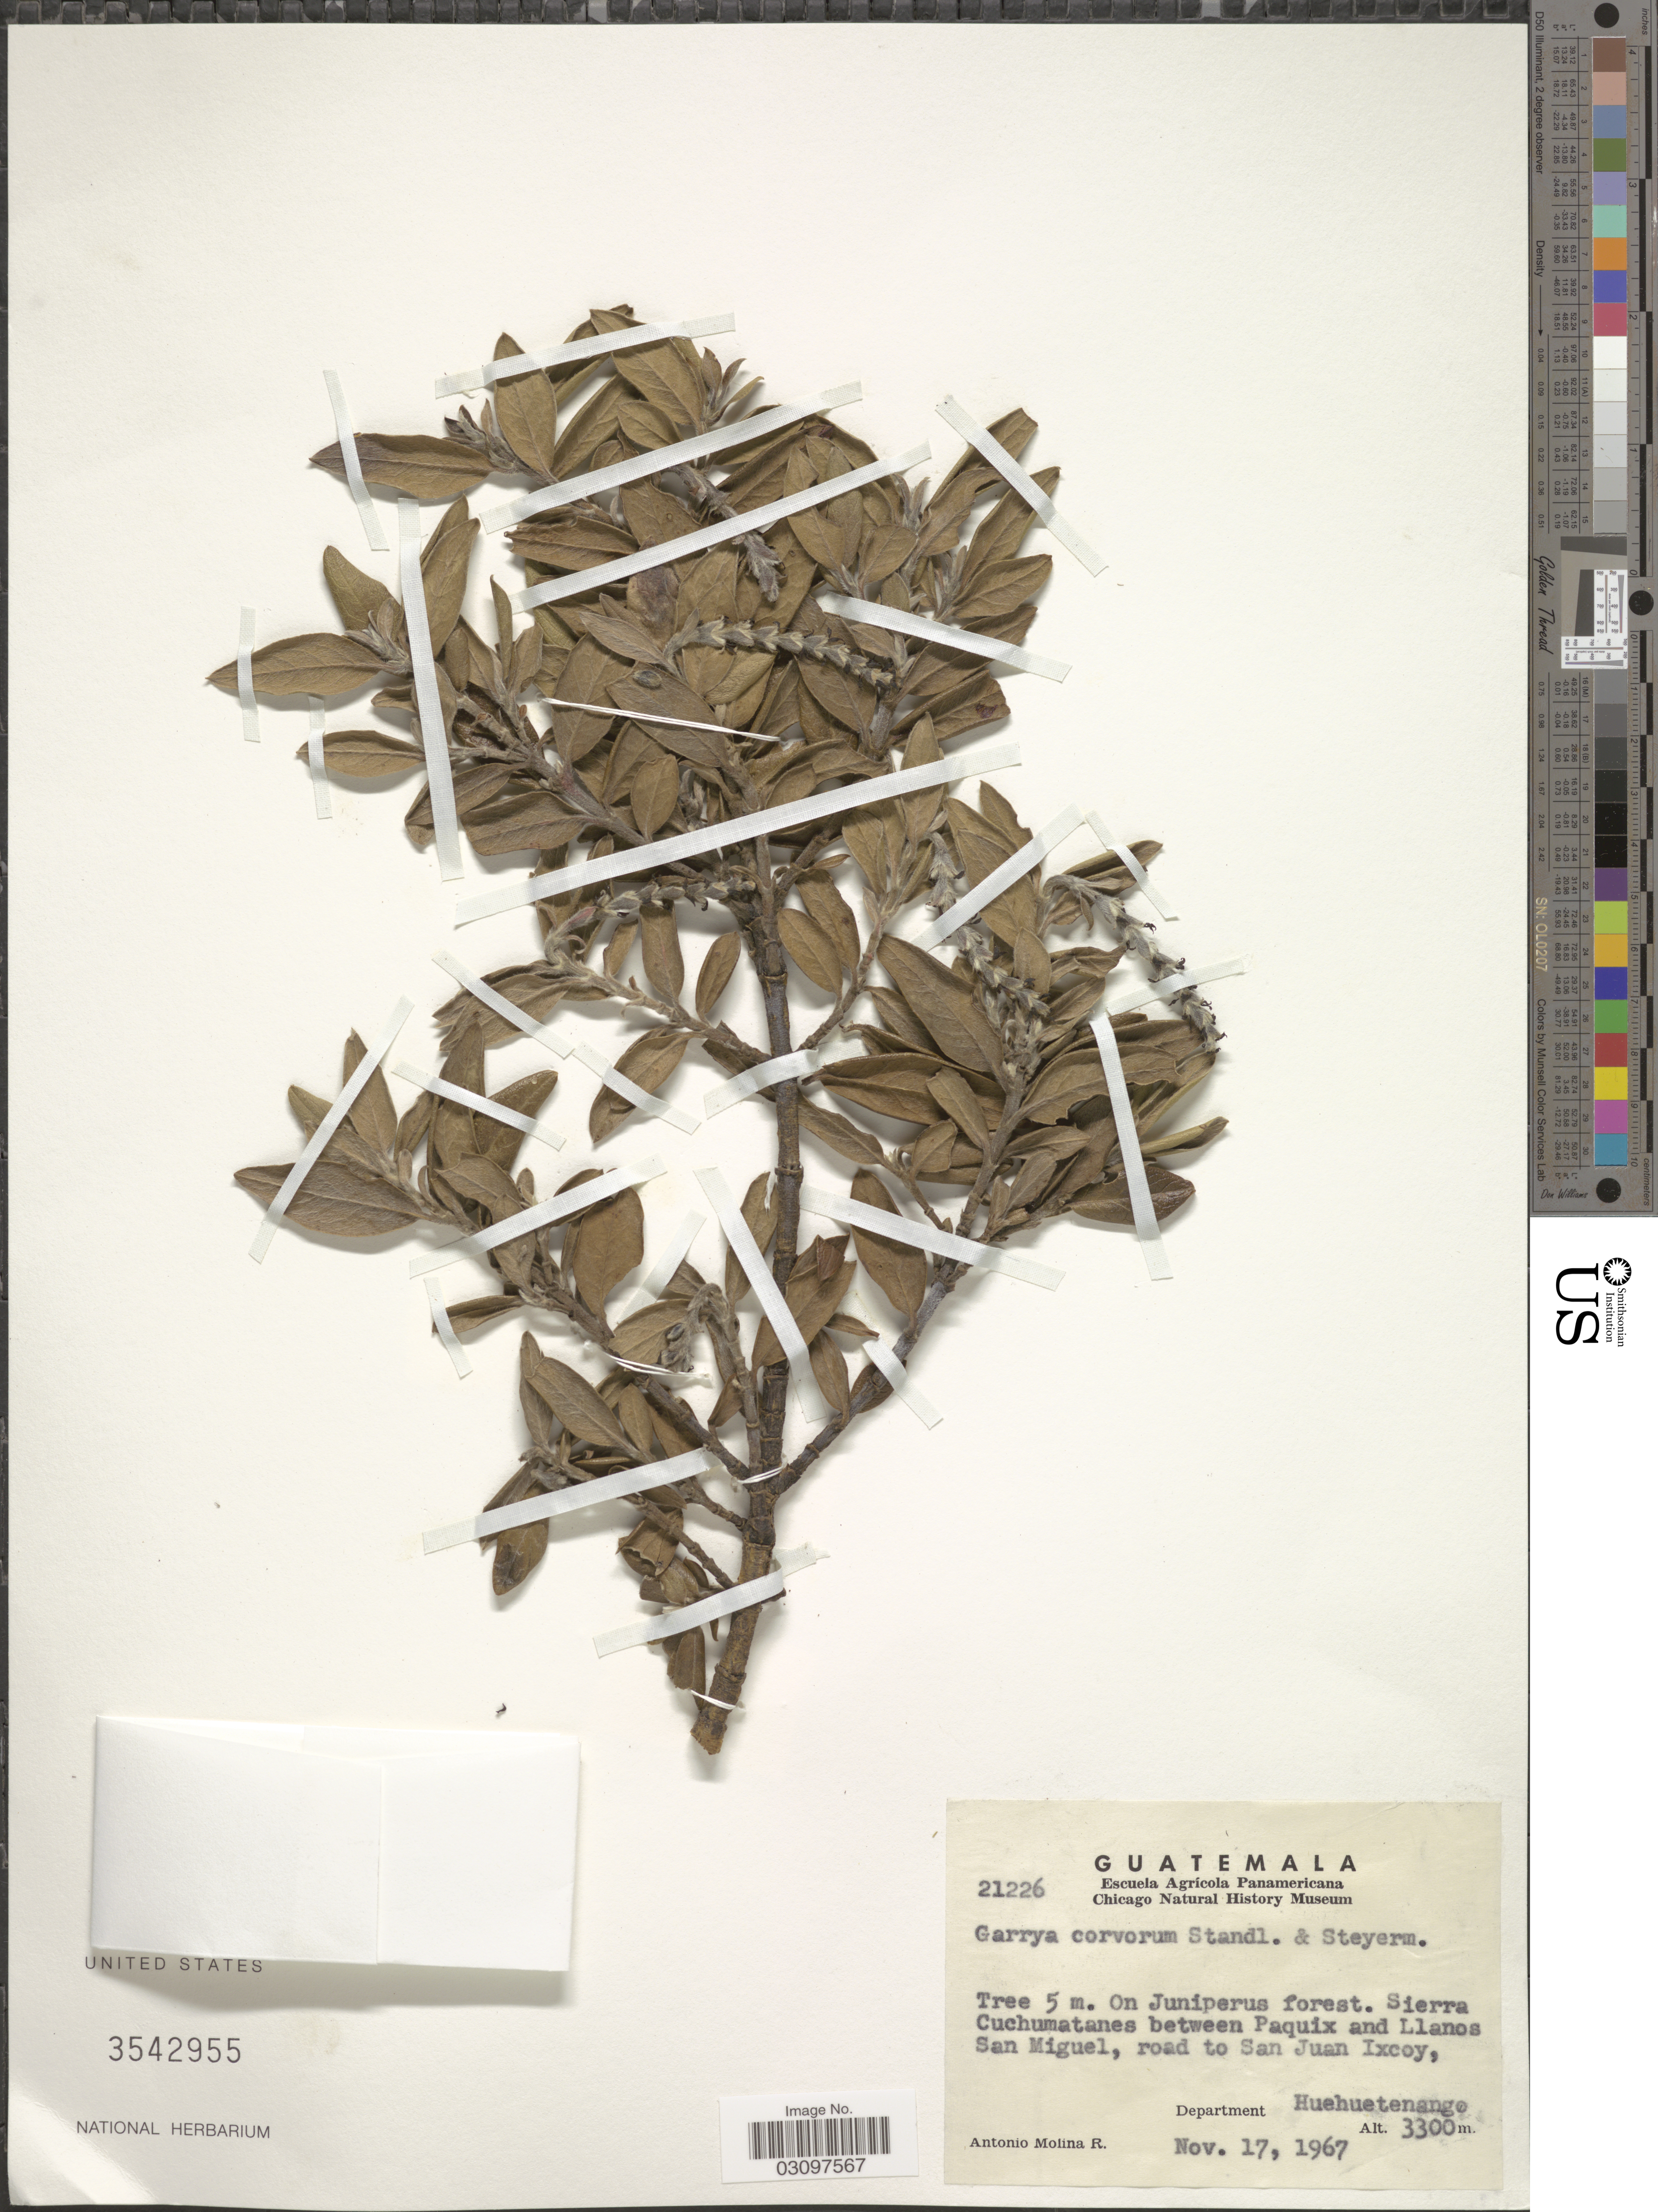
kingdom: Plantae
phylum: Tracheophyta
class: Magnoliopsida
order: Garryales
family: Garryaceae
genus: Garrya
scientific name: Garrya corvorum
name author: Standl. & Steyerm.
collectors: A. Molina R.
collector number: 21226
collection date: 1967-11-17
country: Guatemala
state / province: Huehuetenango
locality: On Juniperus forest. Sierra Cuchumatanes between Paquix and Llanos San Miguel, road to San Juan Ixcoy, Department Huehuetenango.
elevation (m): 3300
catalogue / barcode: US 3542955